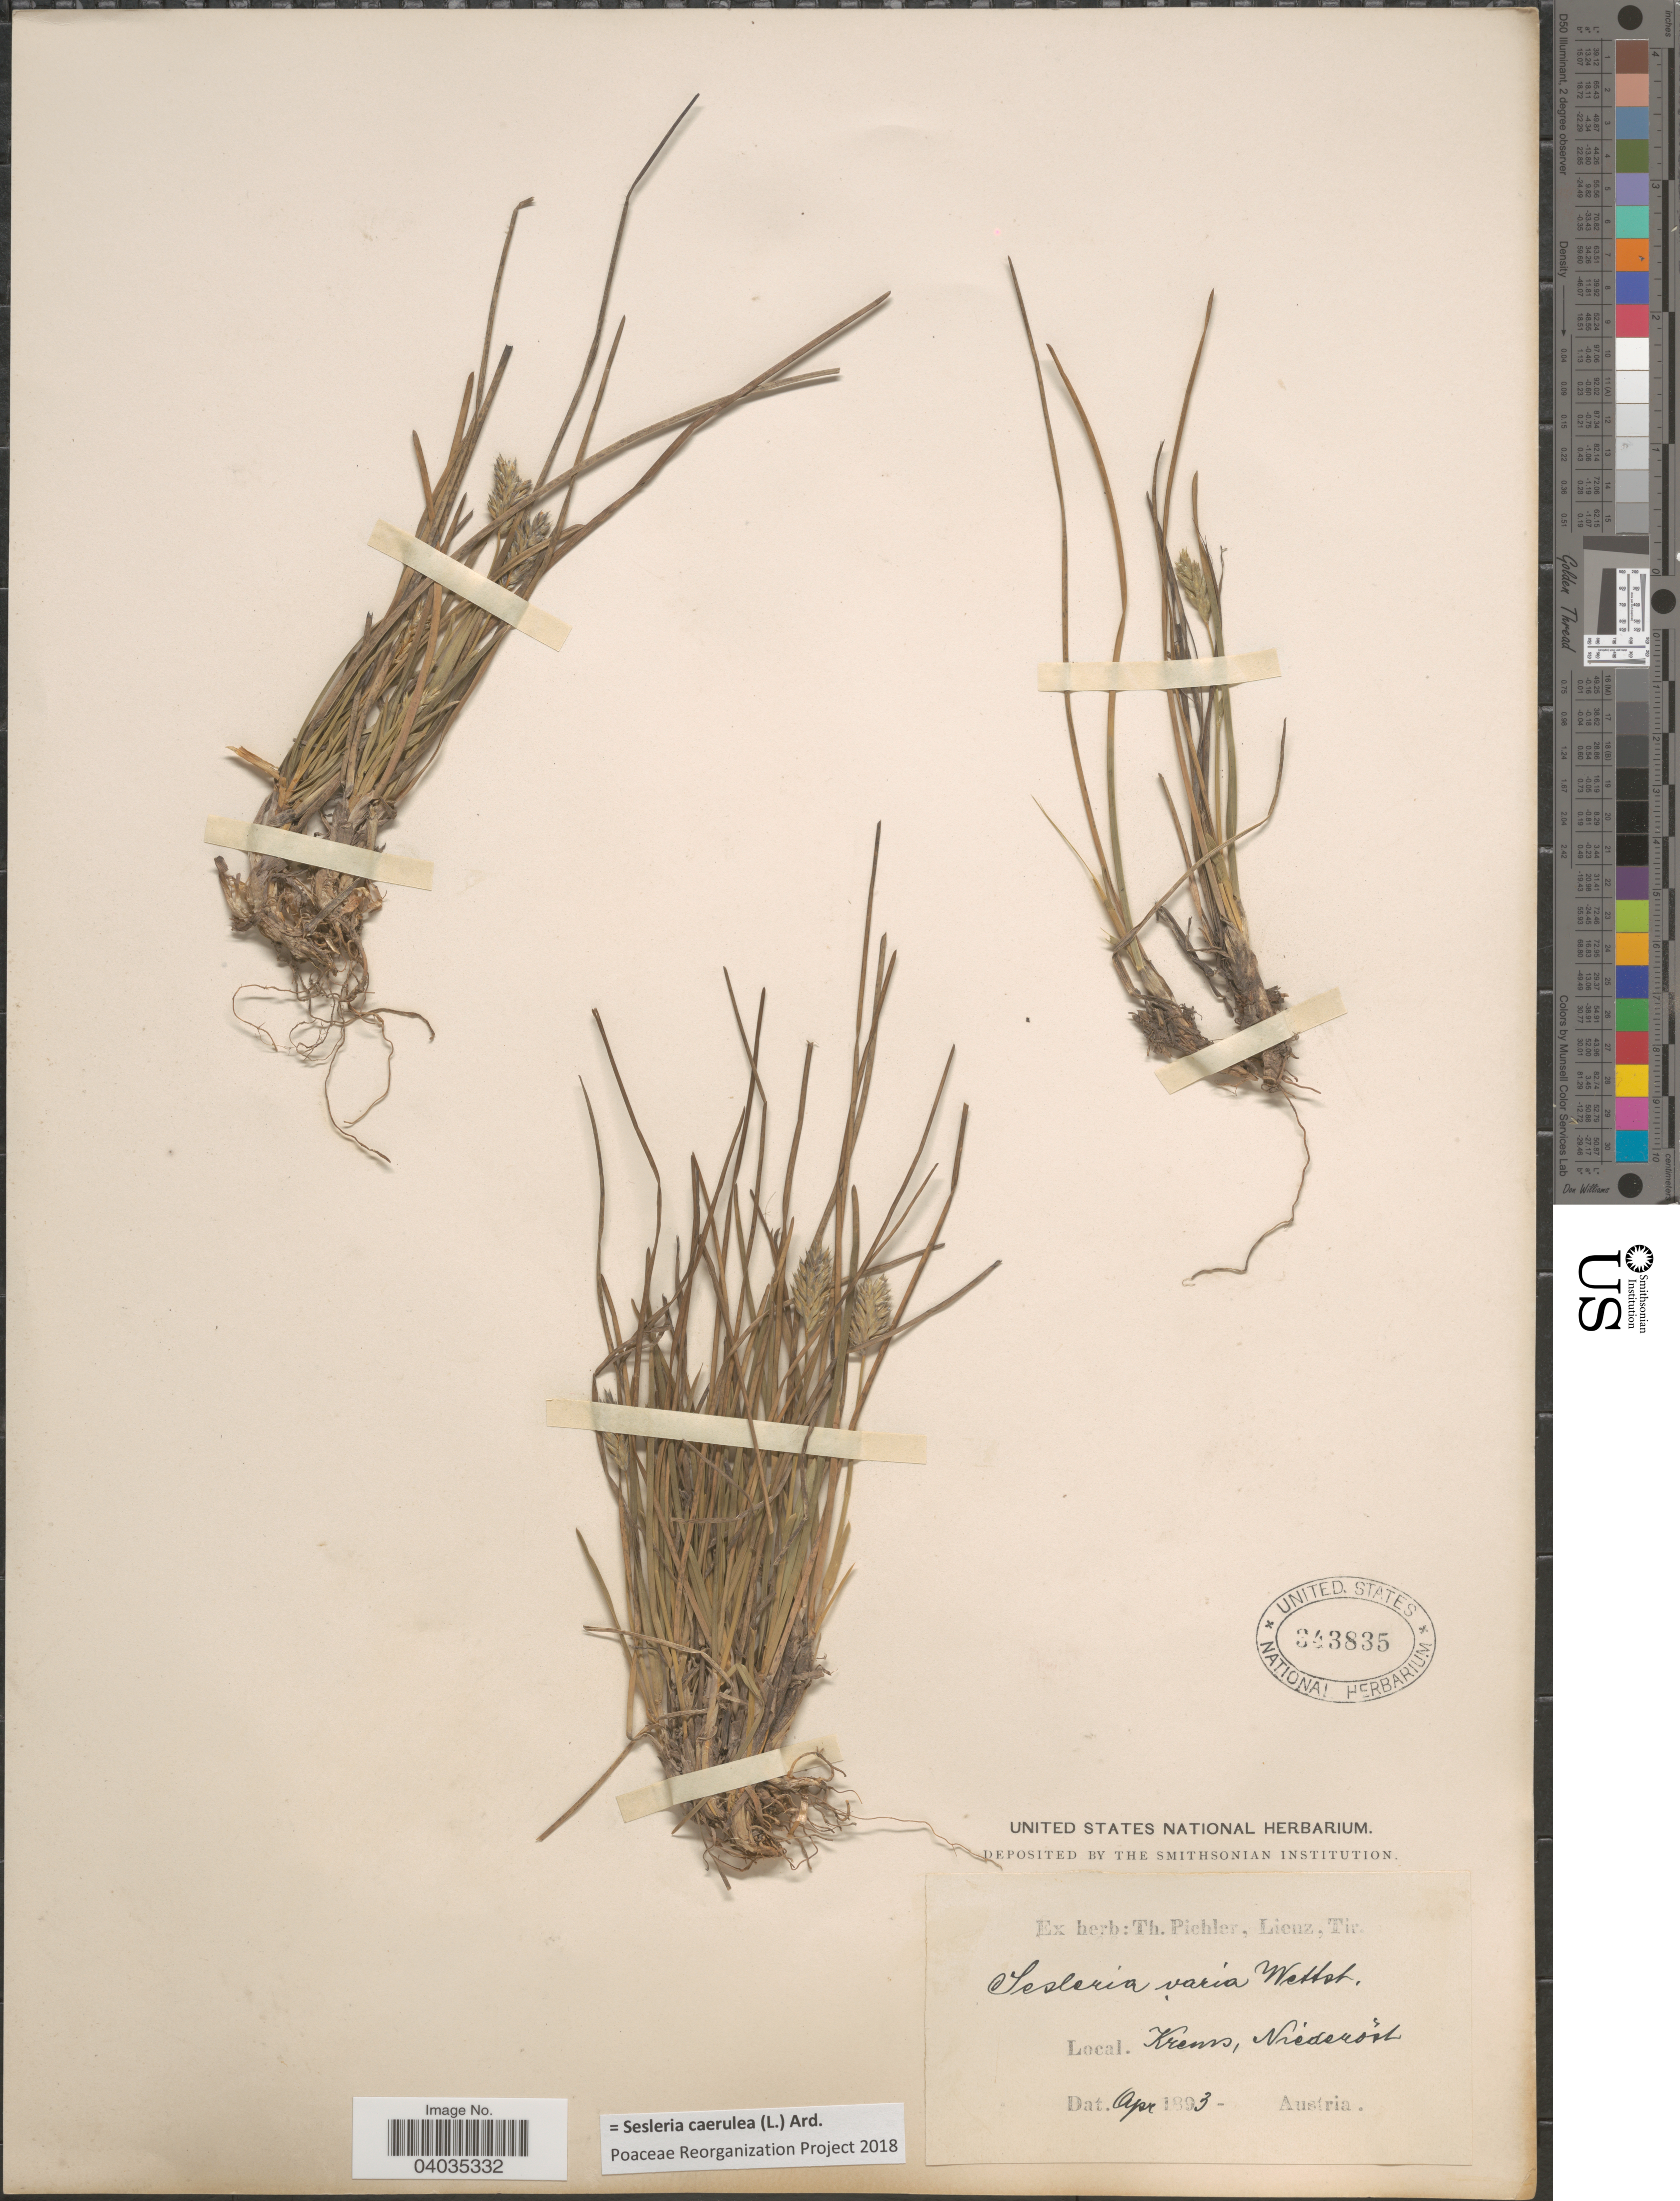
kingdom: Plantae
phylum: Tracheophyta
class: Liliopsida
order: Poales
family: Poaceae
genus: Sesleria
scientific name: Sesleria caerulea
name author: (L.) Ard.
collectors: ex herb. T. Pichler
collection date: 1893-04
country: Austria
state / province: Niederosterreich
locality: Krems, Niederöst.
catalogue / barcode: US 343835